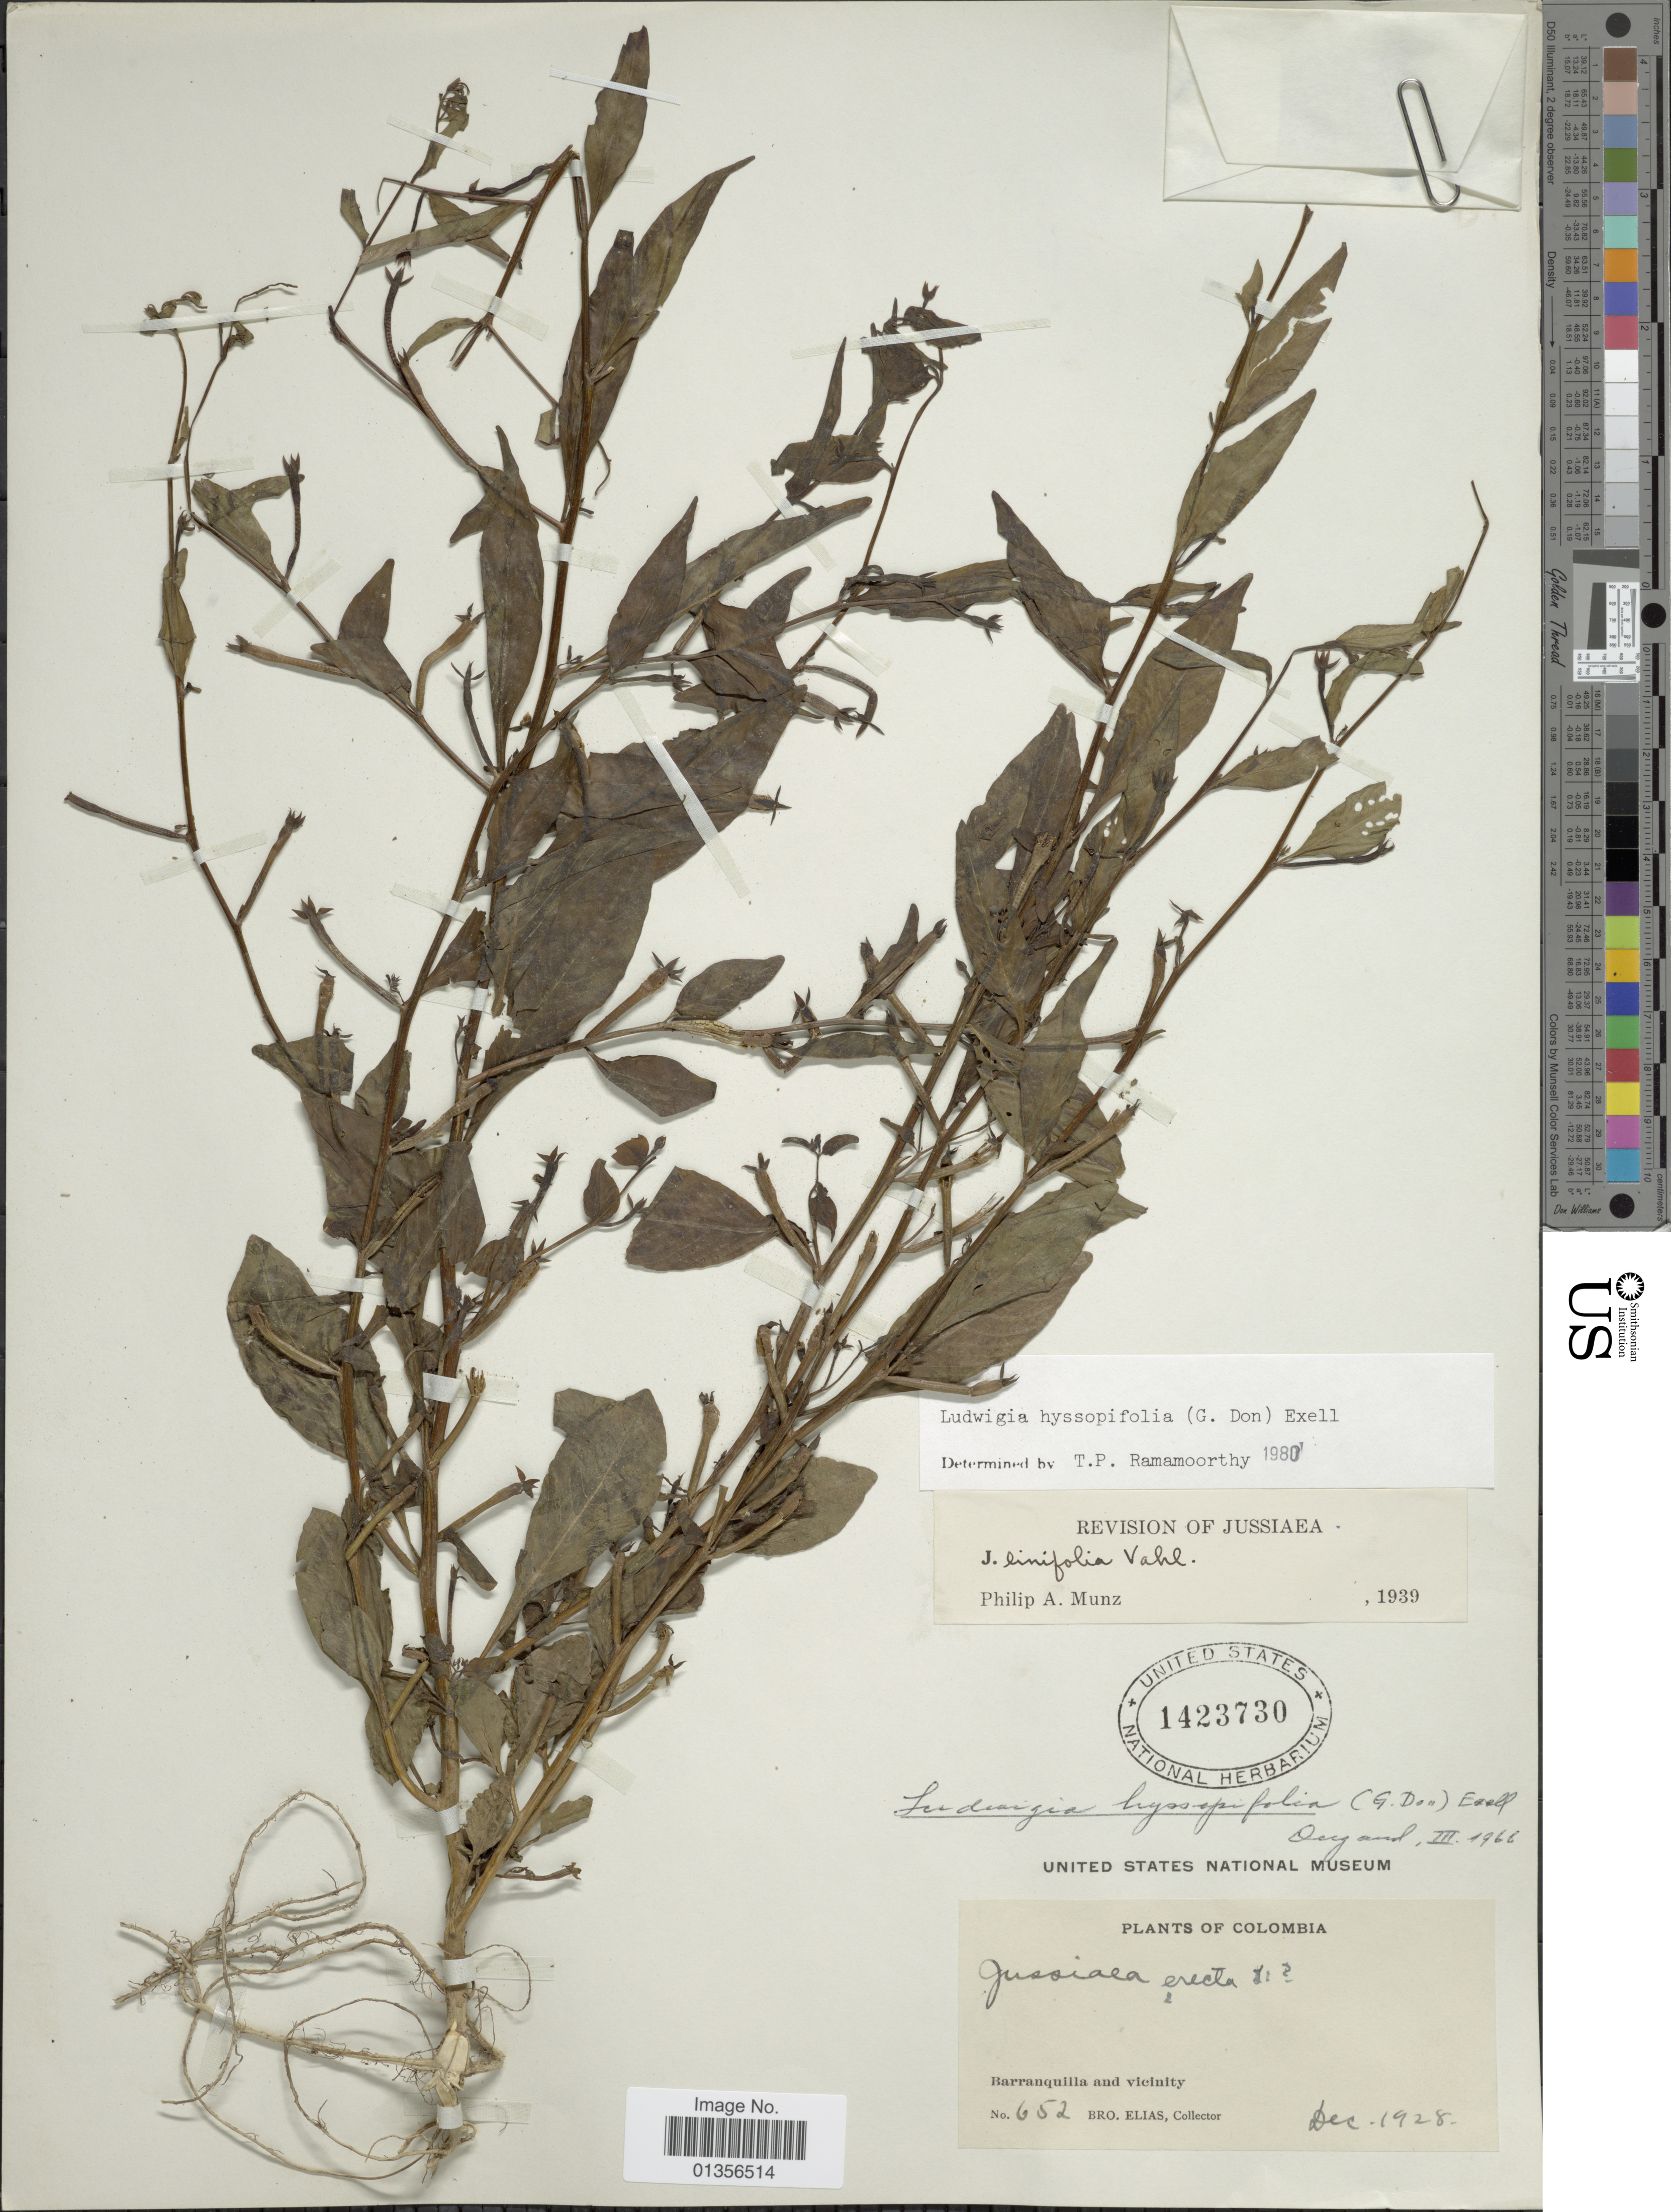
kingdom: Plantae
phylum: Tracheophyta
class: Magnoliopsida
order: Myrtales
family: Onagraceae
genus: Ludwigia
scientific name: Ludwigia hyssopifolia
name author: (G. Don) Exell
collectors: Bro. Elias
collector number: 652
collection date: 1928-12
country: Colombia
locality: Barranquilla and vicinity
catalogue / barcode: US 1423730